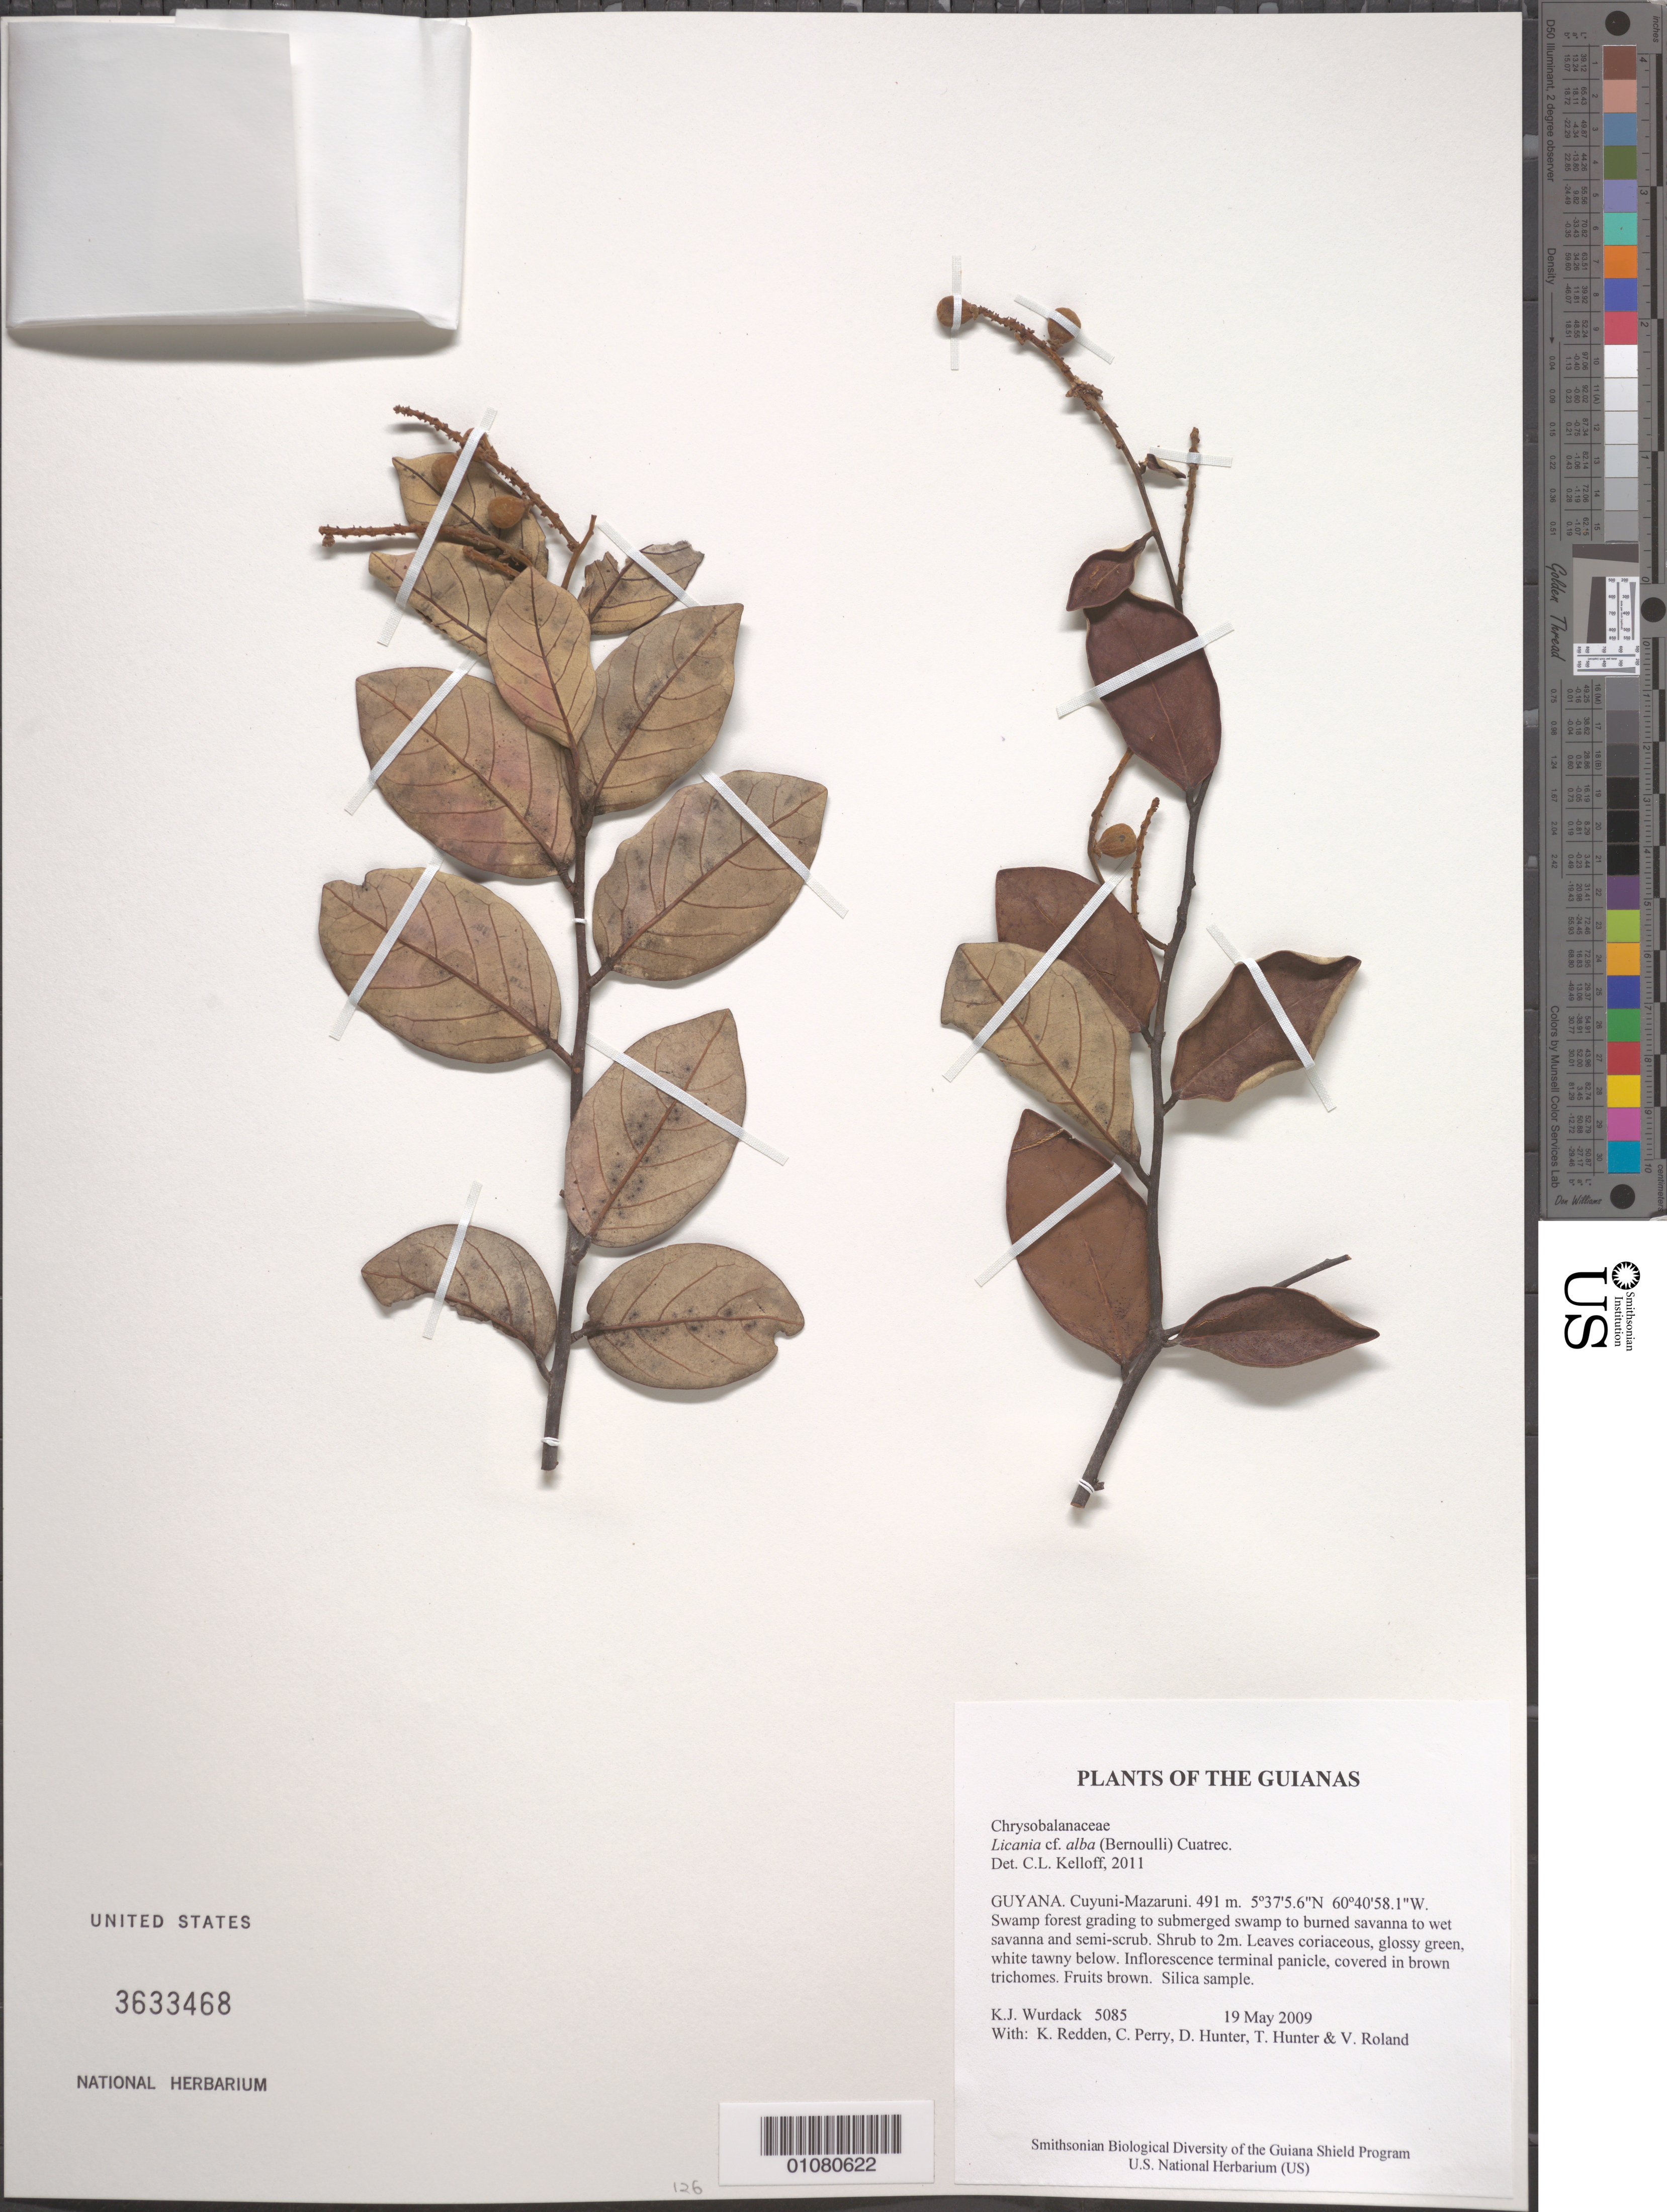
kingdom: Plantae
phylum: Tracheophyta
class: Magnoliopsida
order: Malpighiales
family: Chrysobalanaceae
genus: Licania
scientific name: Licania alba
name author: (Bernoulli) Cuatrec.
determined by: Kelloff, Carol L., (US), Smithsonian Institution - National Museum of Natural History (UNITED STATES)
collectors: K. Wurdack, K. M. Redden, C. Perry, D. Hunter, T. Hunter & V. Roland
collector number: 5085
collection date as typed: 19 May 2009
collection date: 2009-05-19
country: Guyana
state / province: Cuyuni-Mazaruni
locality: Kato River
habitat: Swamp forest grading to submerged swamp to burned savanna to wet savanna and semi-scrub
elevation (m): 491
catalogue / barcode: US 3633468